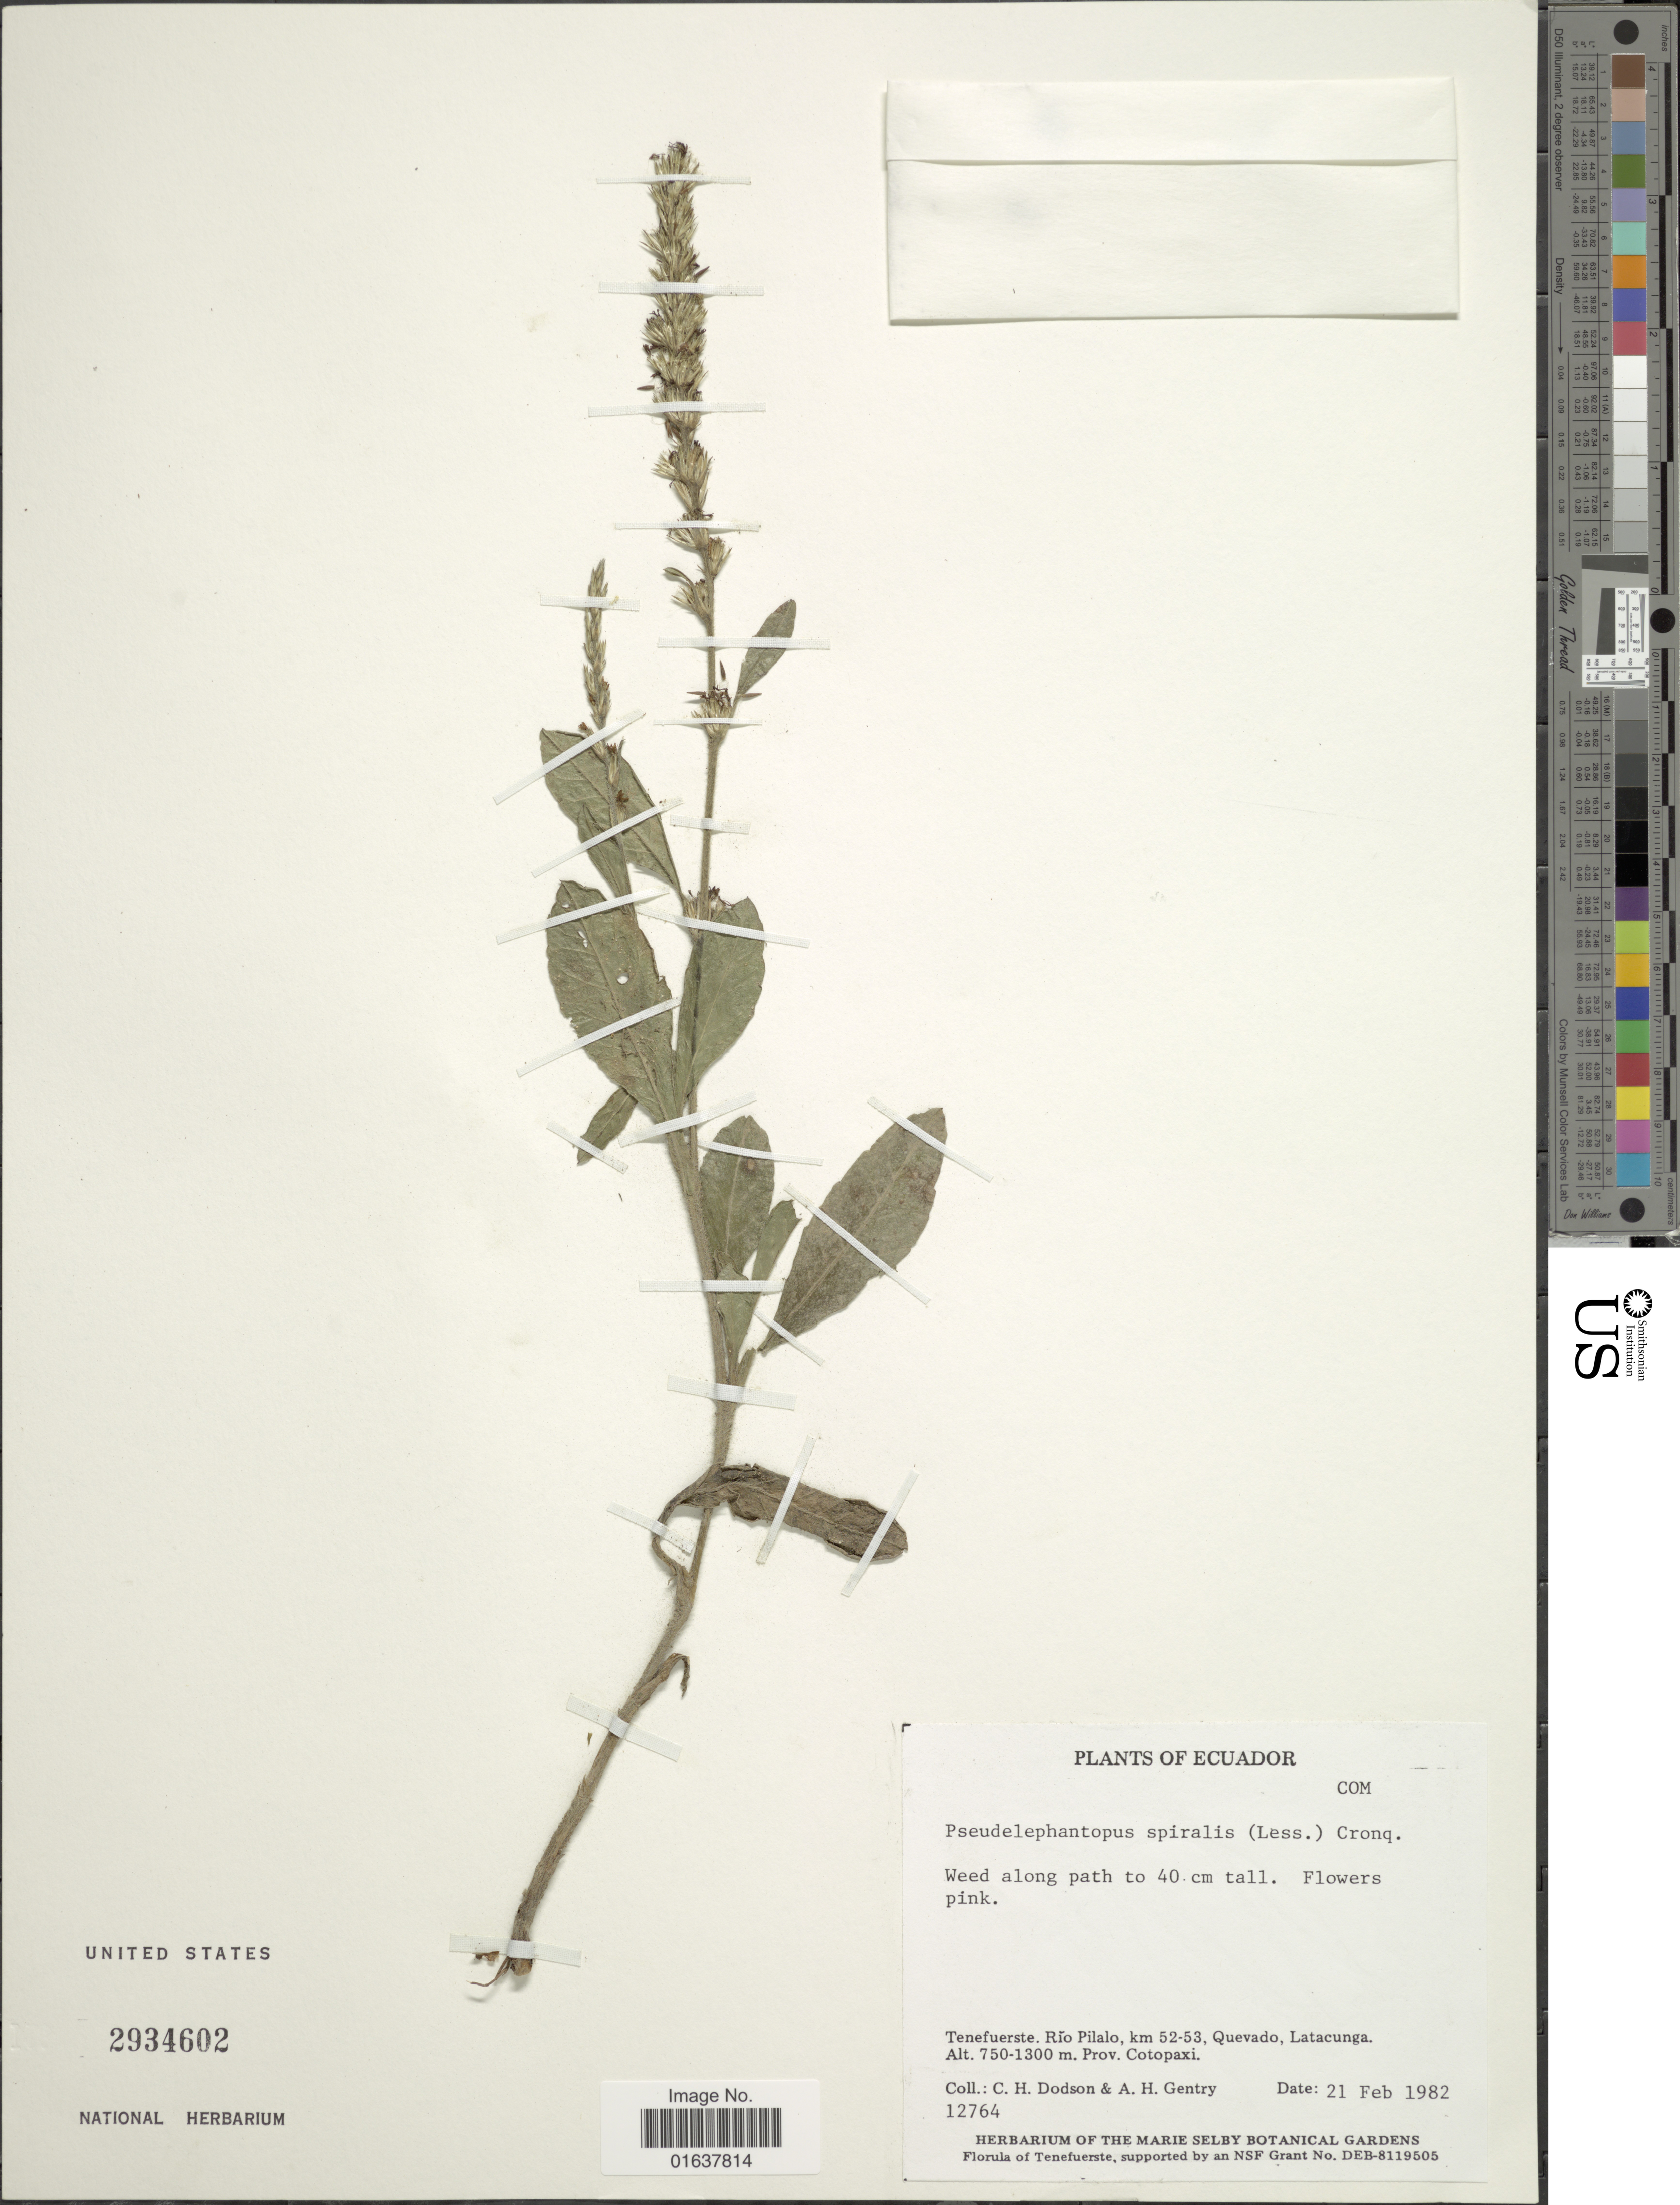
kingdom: Plantae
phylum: Tracheophyta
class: Magnoliopsida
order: Asterales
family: Asteraceae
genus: Pseudelephantopus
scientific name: Pseudelephantopus spiralis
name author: (Less.) Cronquist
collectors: C. H. Dodson & A. H. Gentry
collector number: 12764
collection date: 1982-02-21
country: Ecuador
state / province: Cotopaxi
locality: Tenefuerste. Rio Pilalo, km 52-53, Quevado, Latacunga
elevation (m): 750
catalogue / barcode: US 2934602